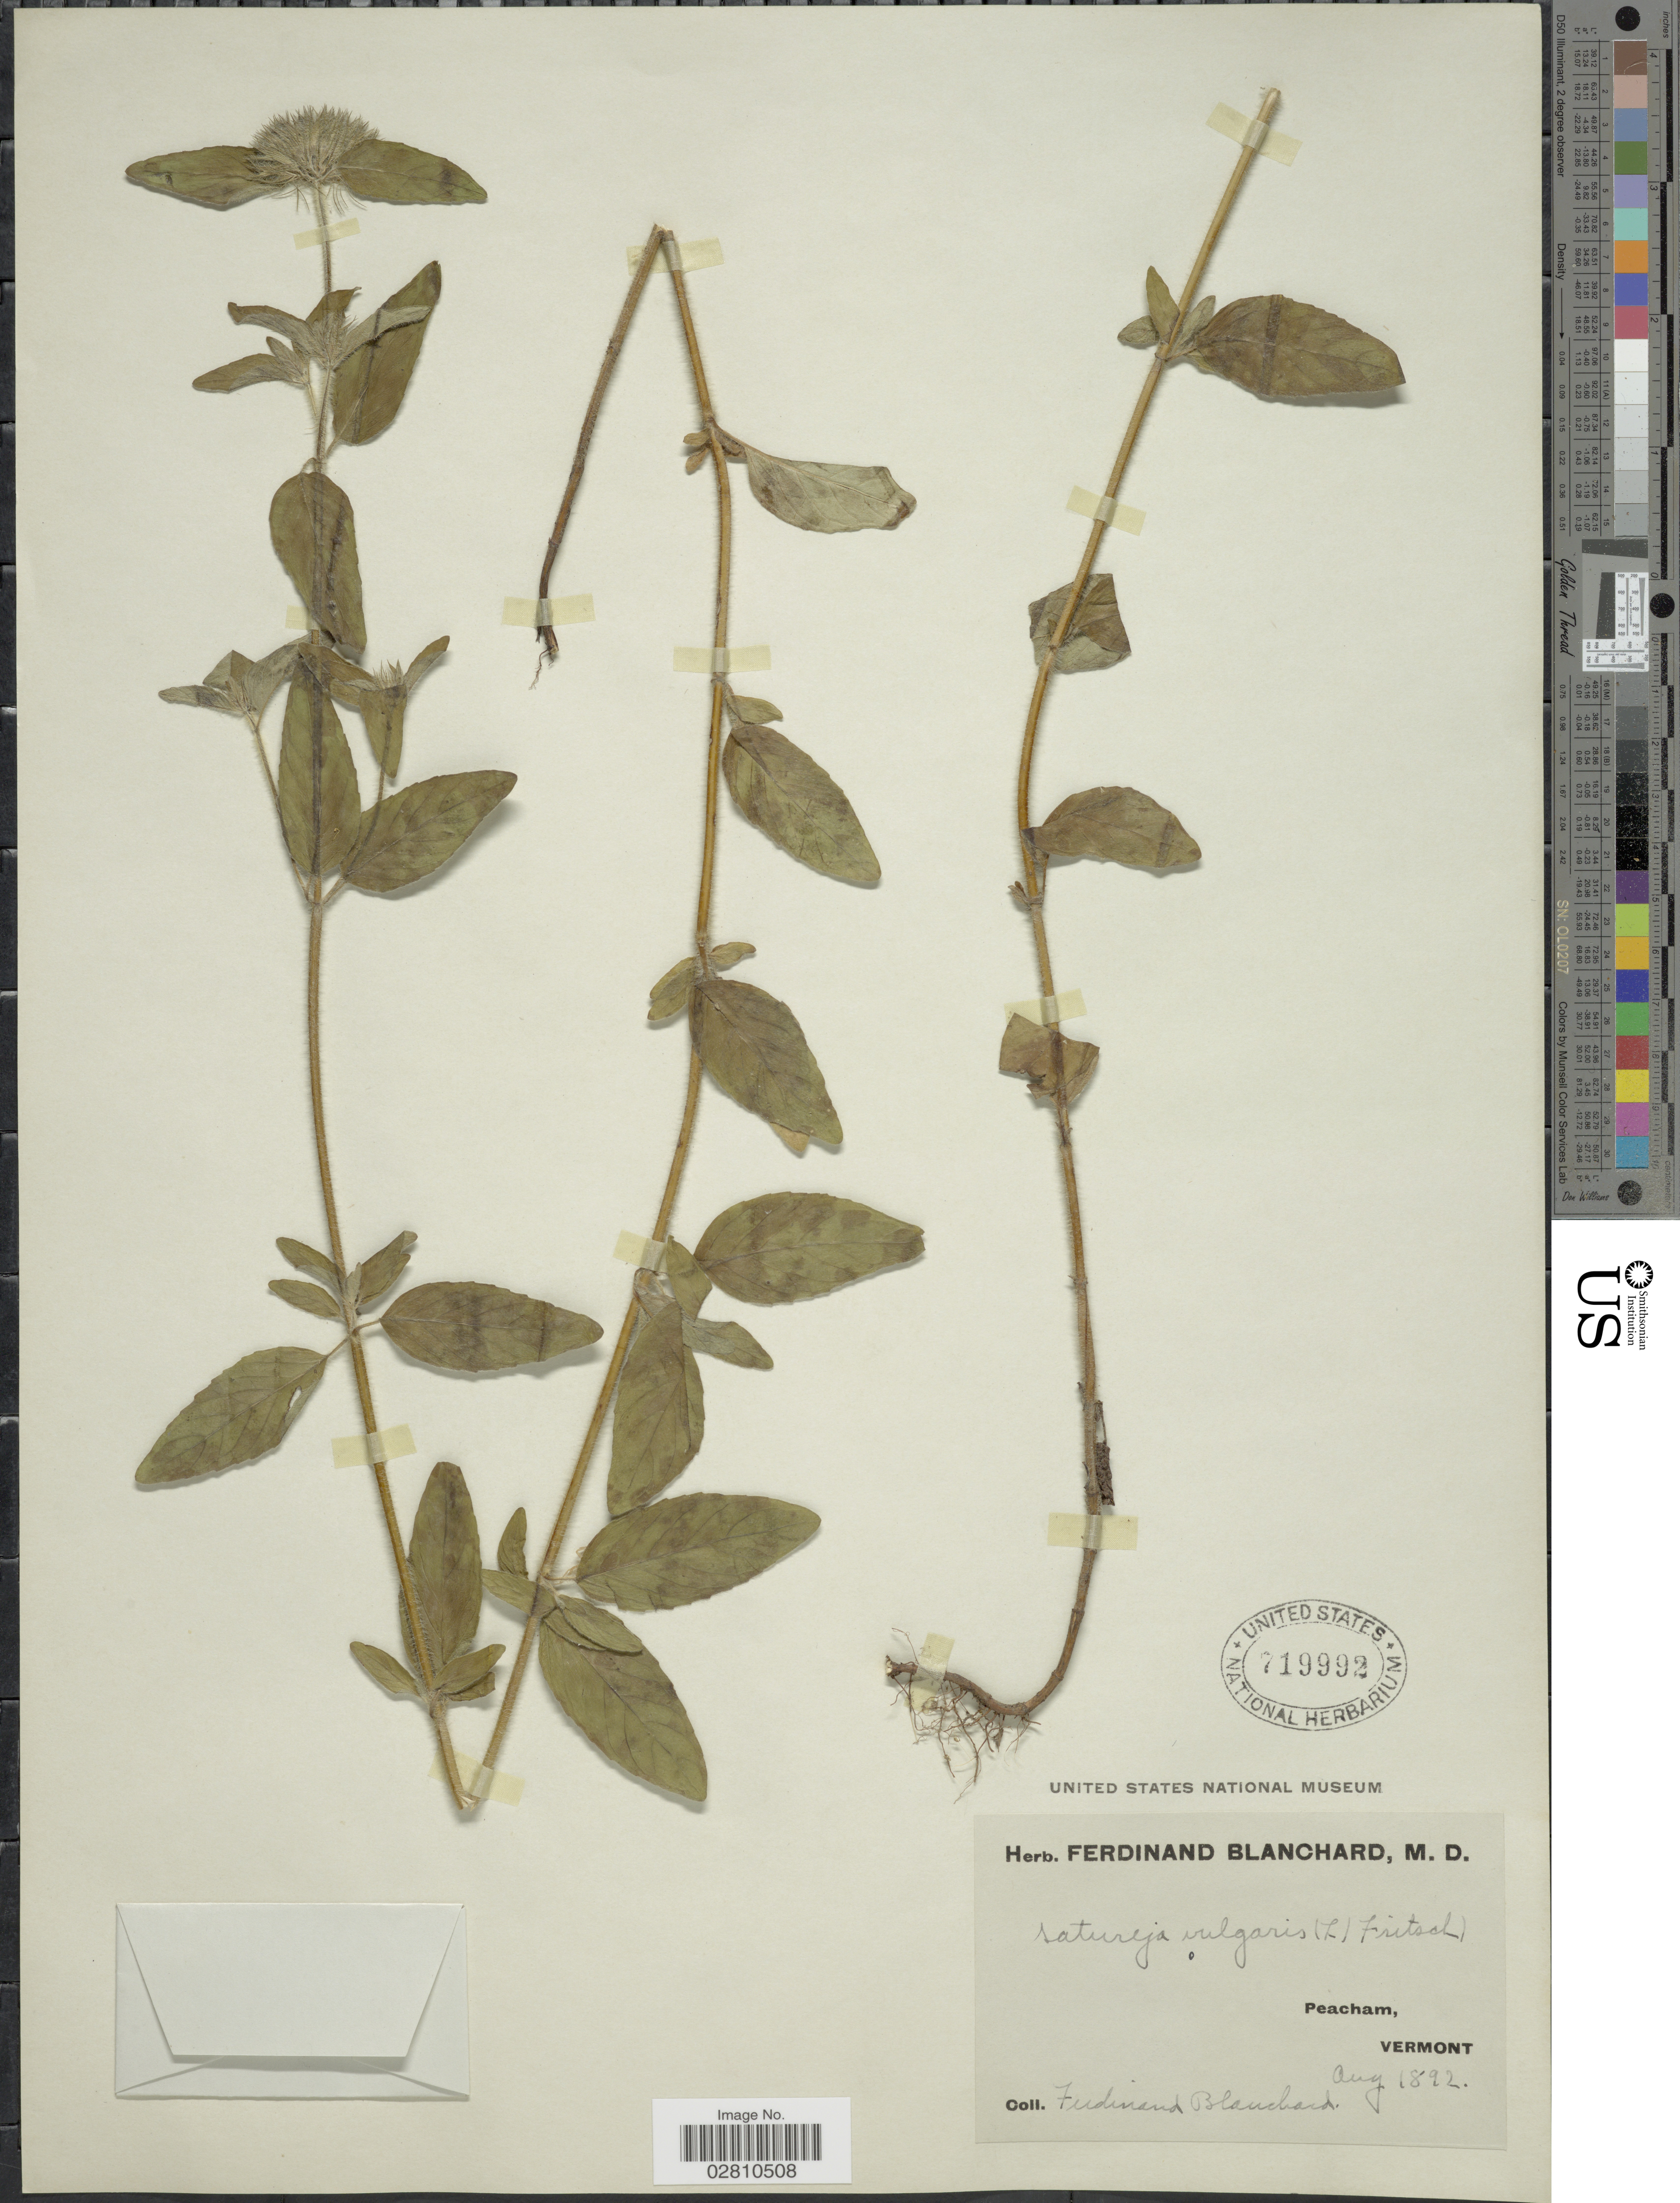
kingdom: Plantae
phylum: Tracheophyta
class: Magnoliopsida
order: Lamiales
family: Lamiaceae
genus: Clinopodium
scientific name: Clinopodium vulgare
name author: L.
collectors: F. Blanchard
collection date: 1892-08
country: United States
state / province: Vermont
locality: Peacham.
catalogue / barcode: US 719992